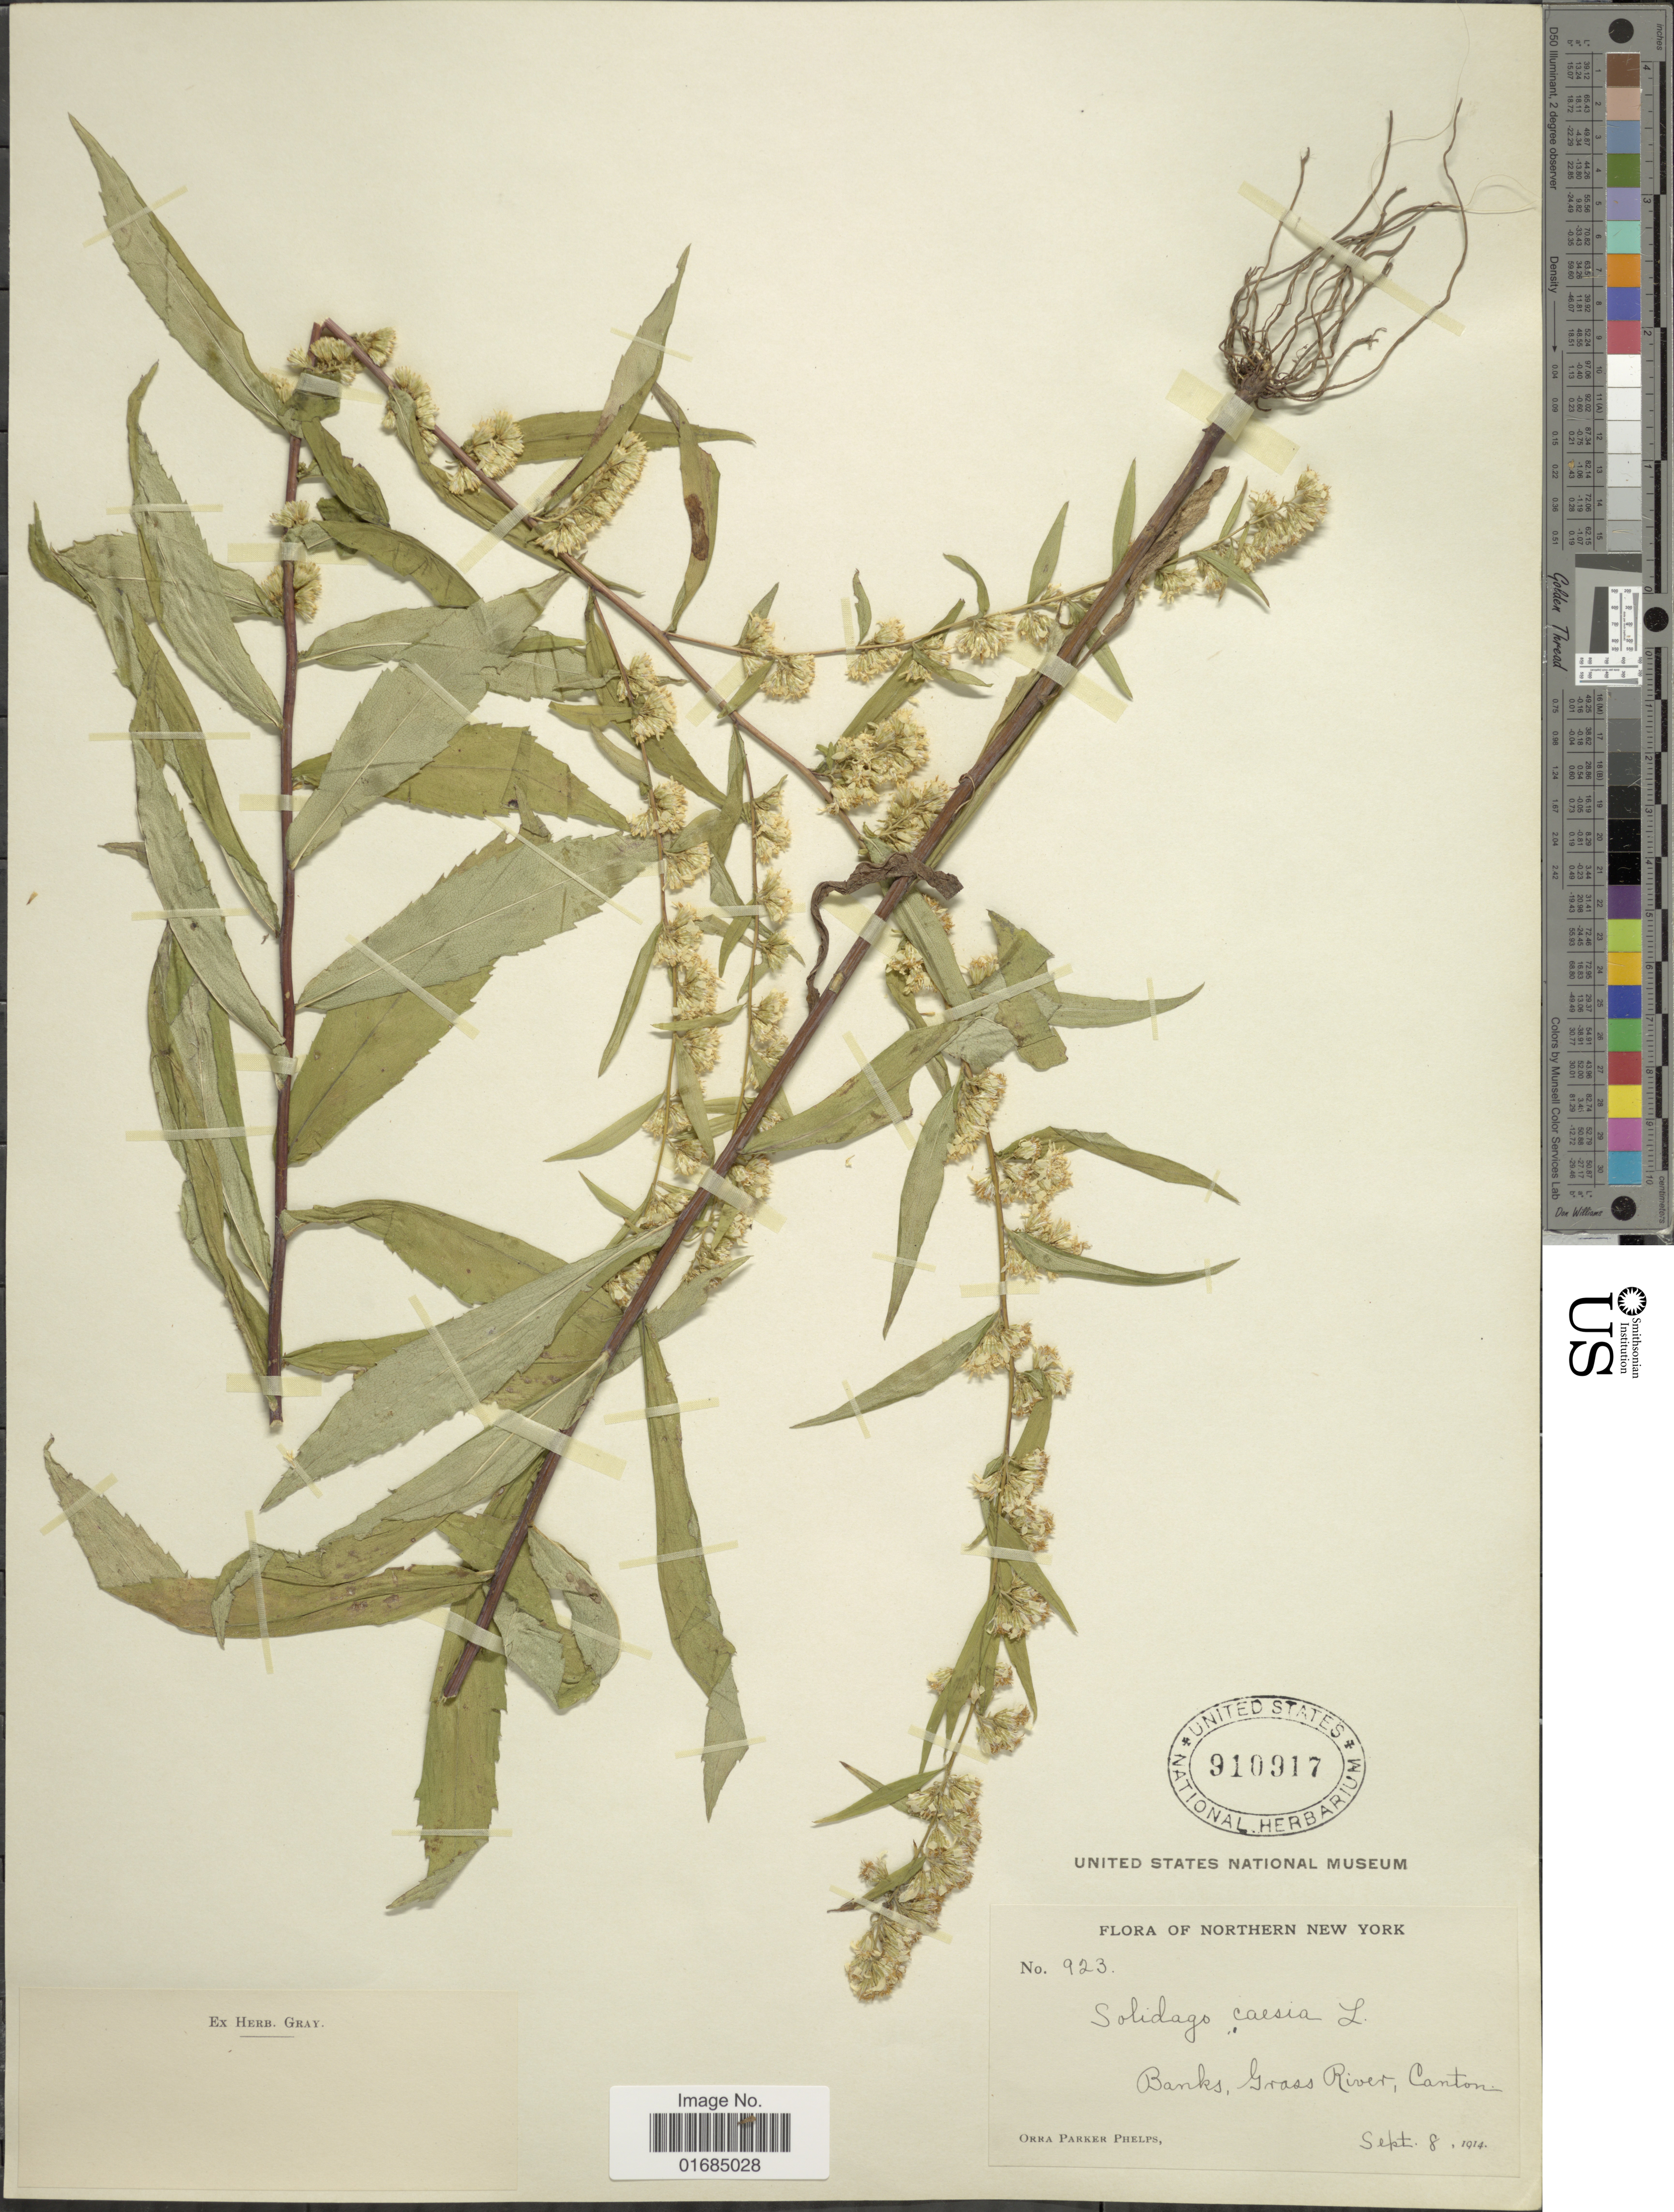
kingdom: Plantae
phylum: Tracheophyta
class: Magnoliopsida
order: Asterales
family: Asteraceae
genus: Solidago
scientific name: Solidago caesia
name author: L.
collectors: O. P. Phelps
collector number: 923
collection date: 1914-09-08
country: United States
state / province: New York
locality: Northern New York, Banks, Grass River Canton.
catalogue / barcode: US 910917